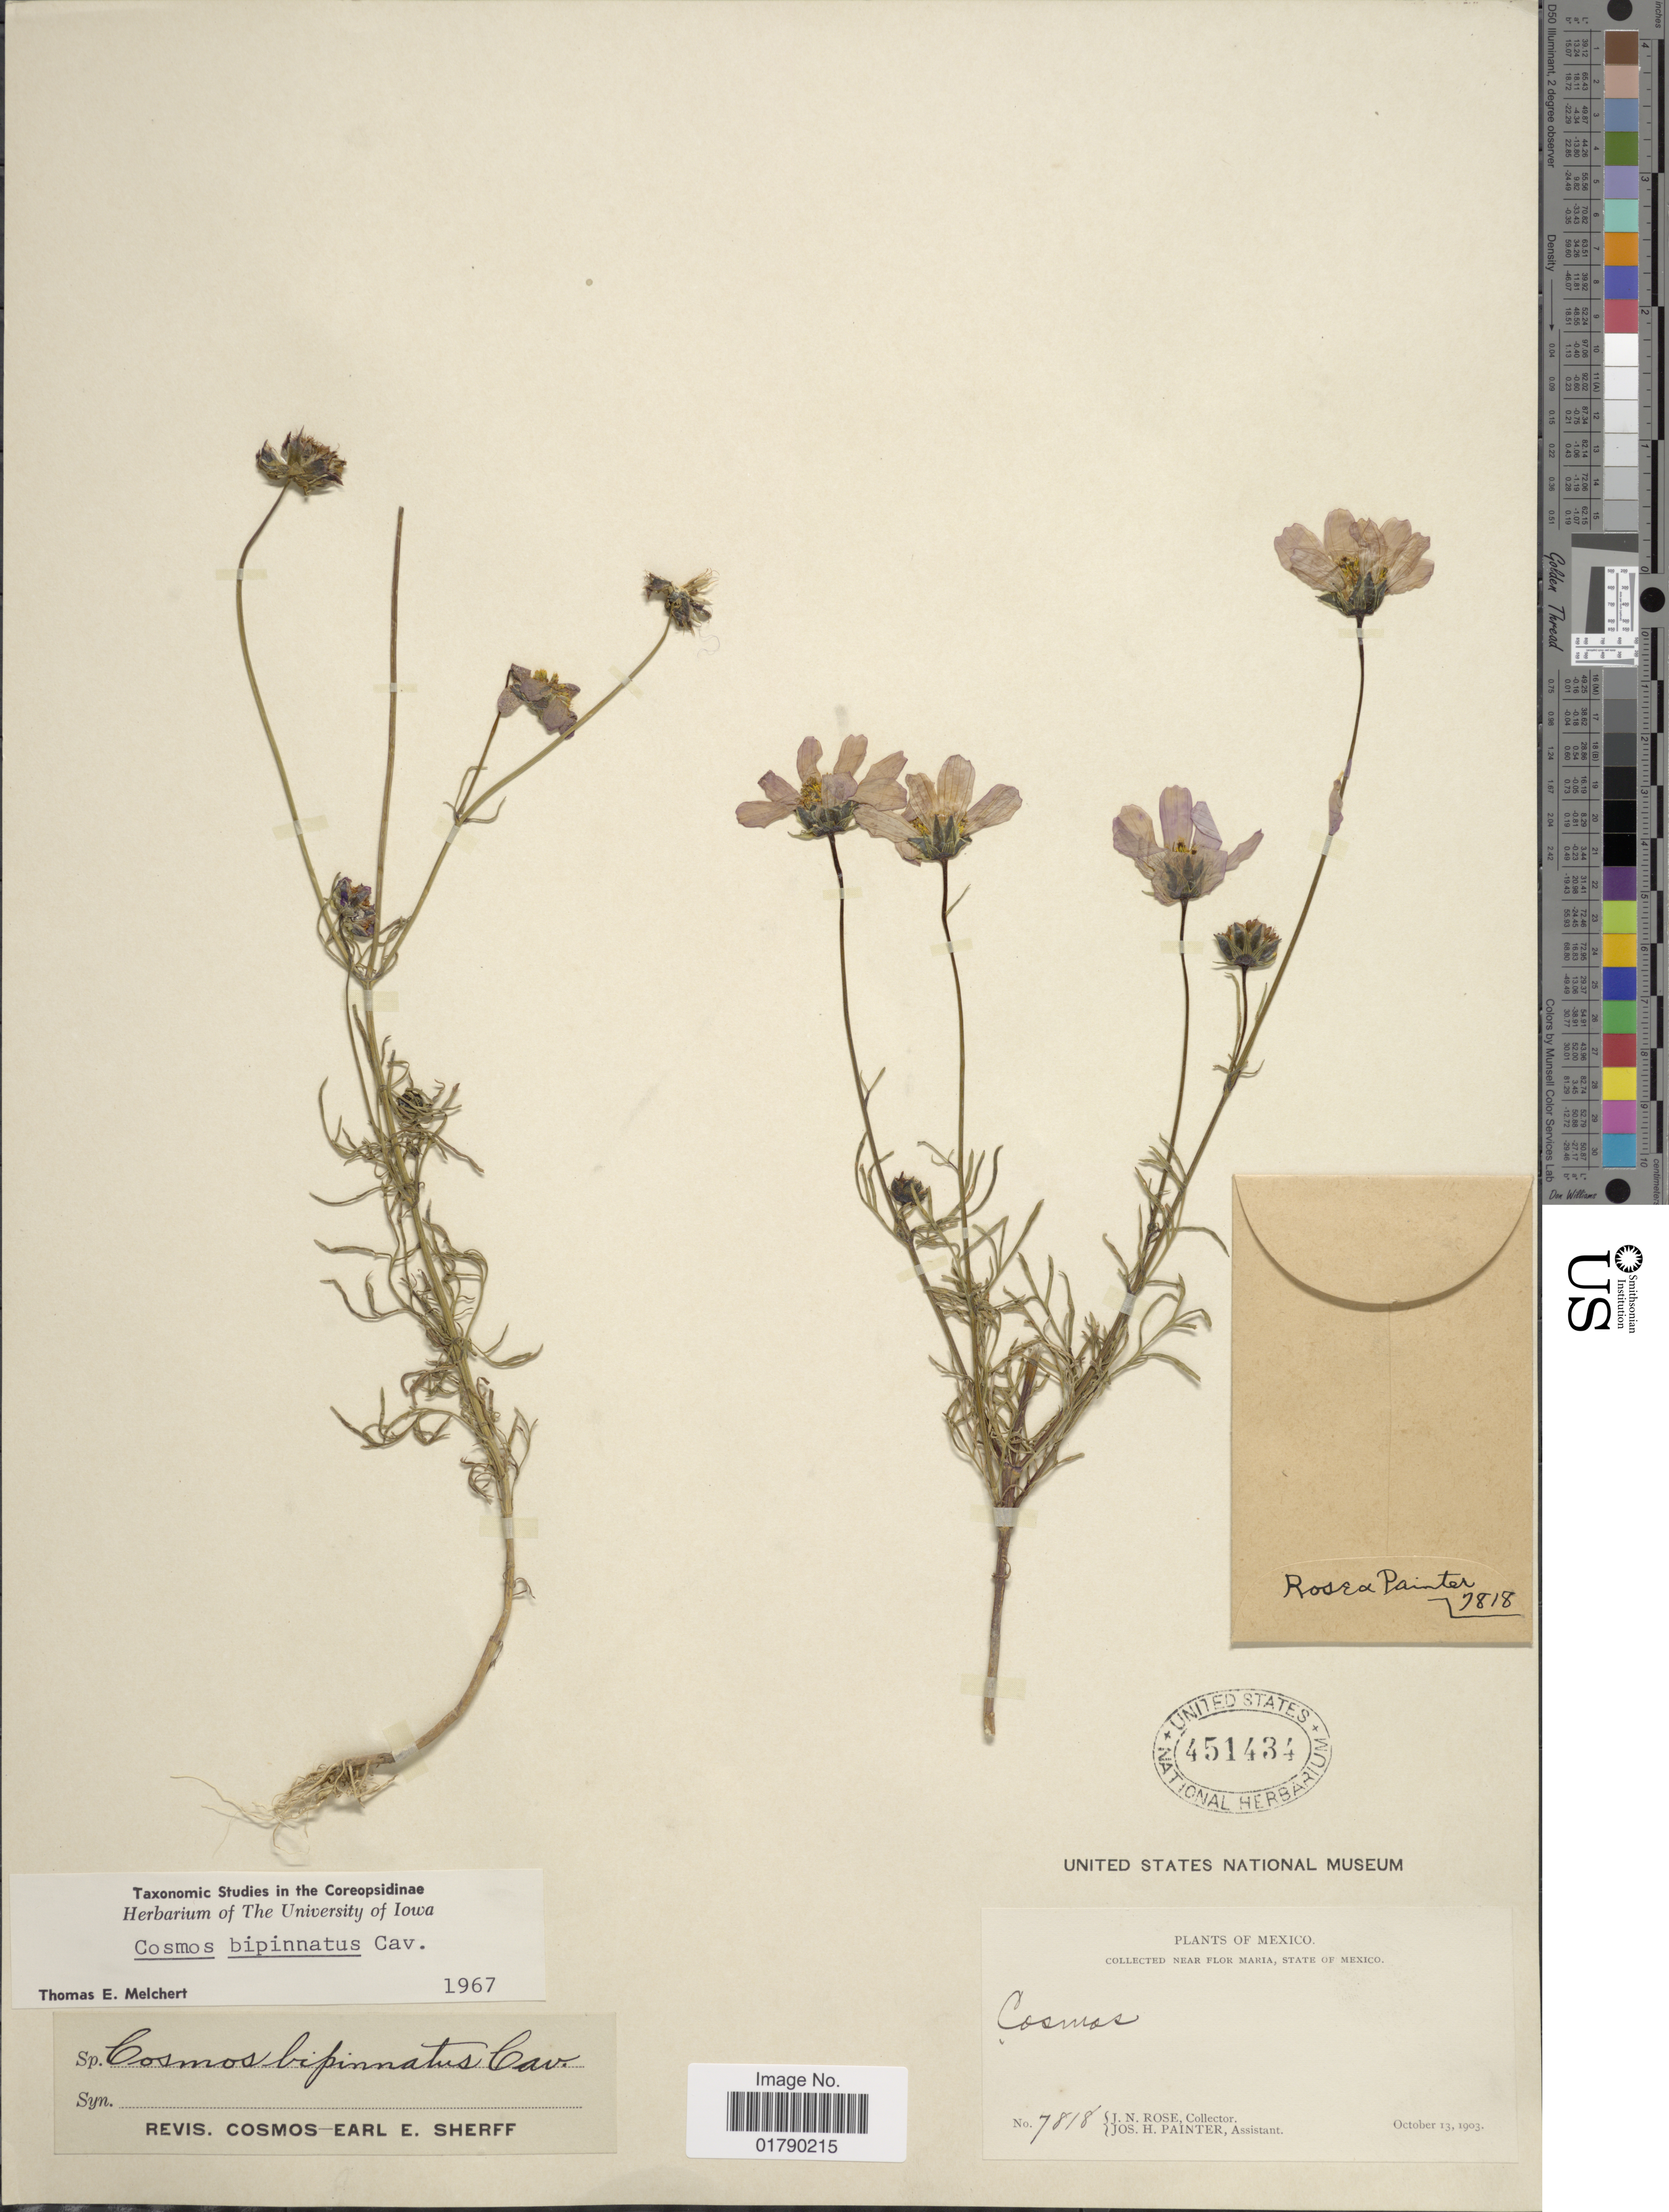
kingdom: Plantae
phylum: Tracheophyta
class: Magnoliopsida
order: Asterales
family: Asteraceae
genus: Cosmos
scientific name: Cosmos bipinnatus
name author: Cav.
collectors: J. N. Rose & J. H. Painter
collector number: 7818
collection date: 1903-10-13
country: Mexico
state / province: México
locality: Near Flor Maria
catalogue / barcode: US 451434